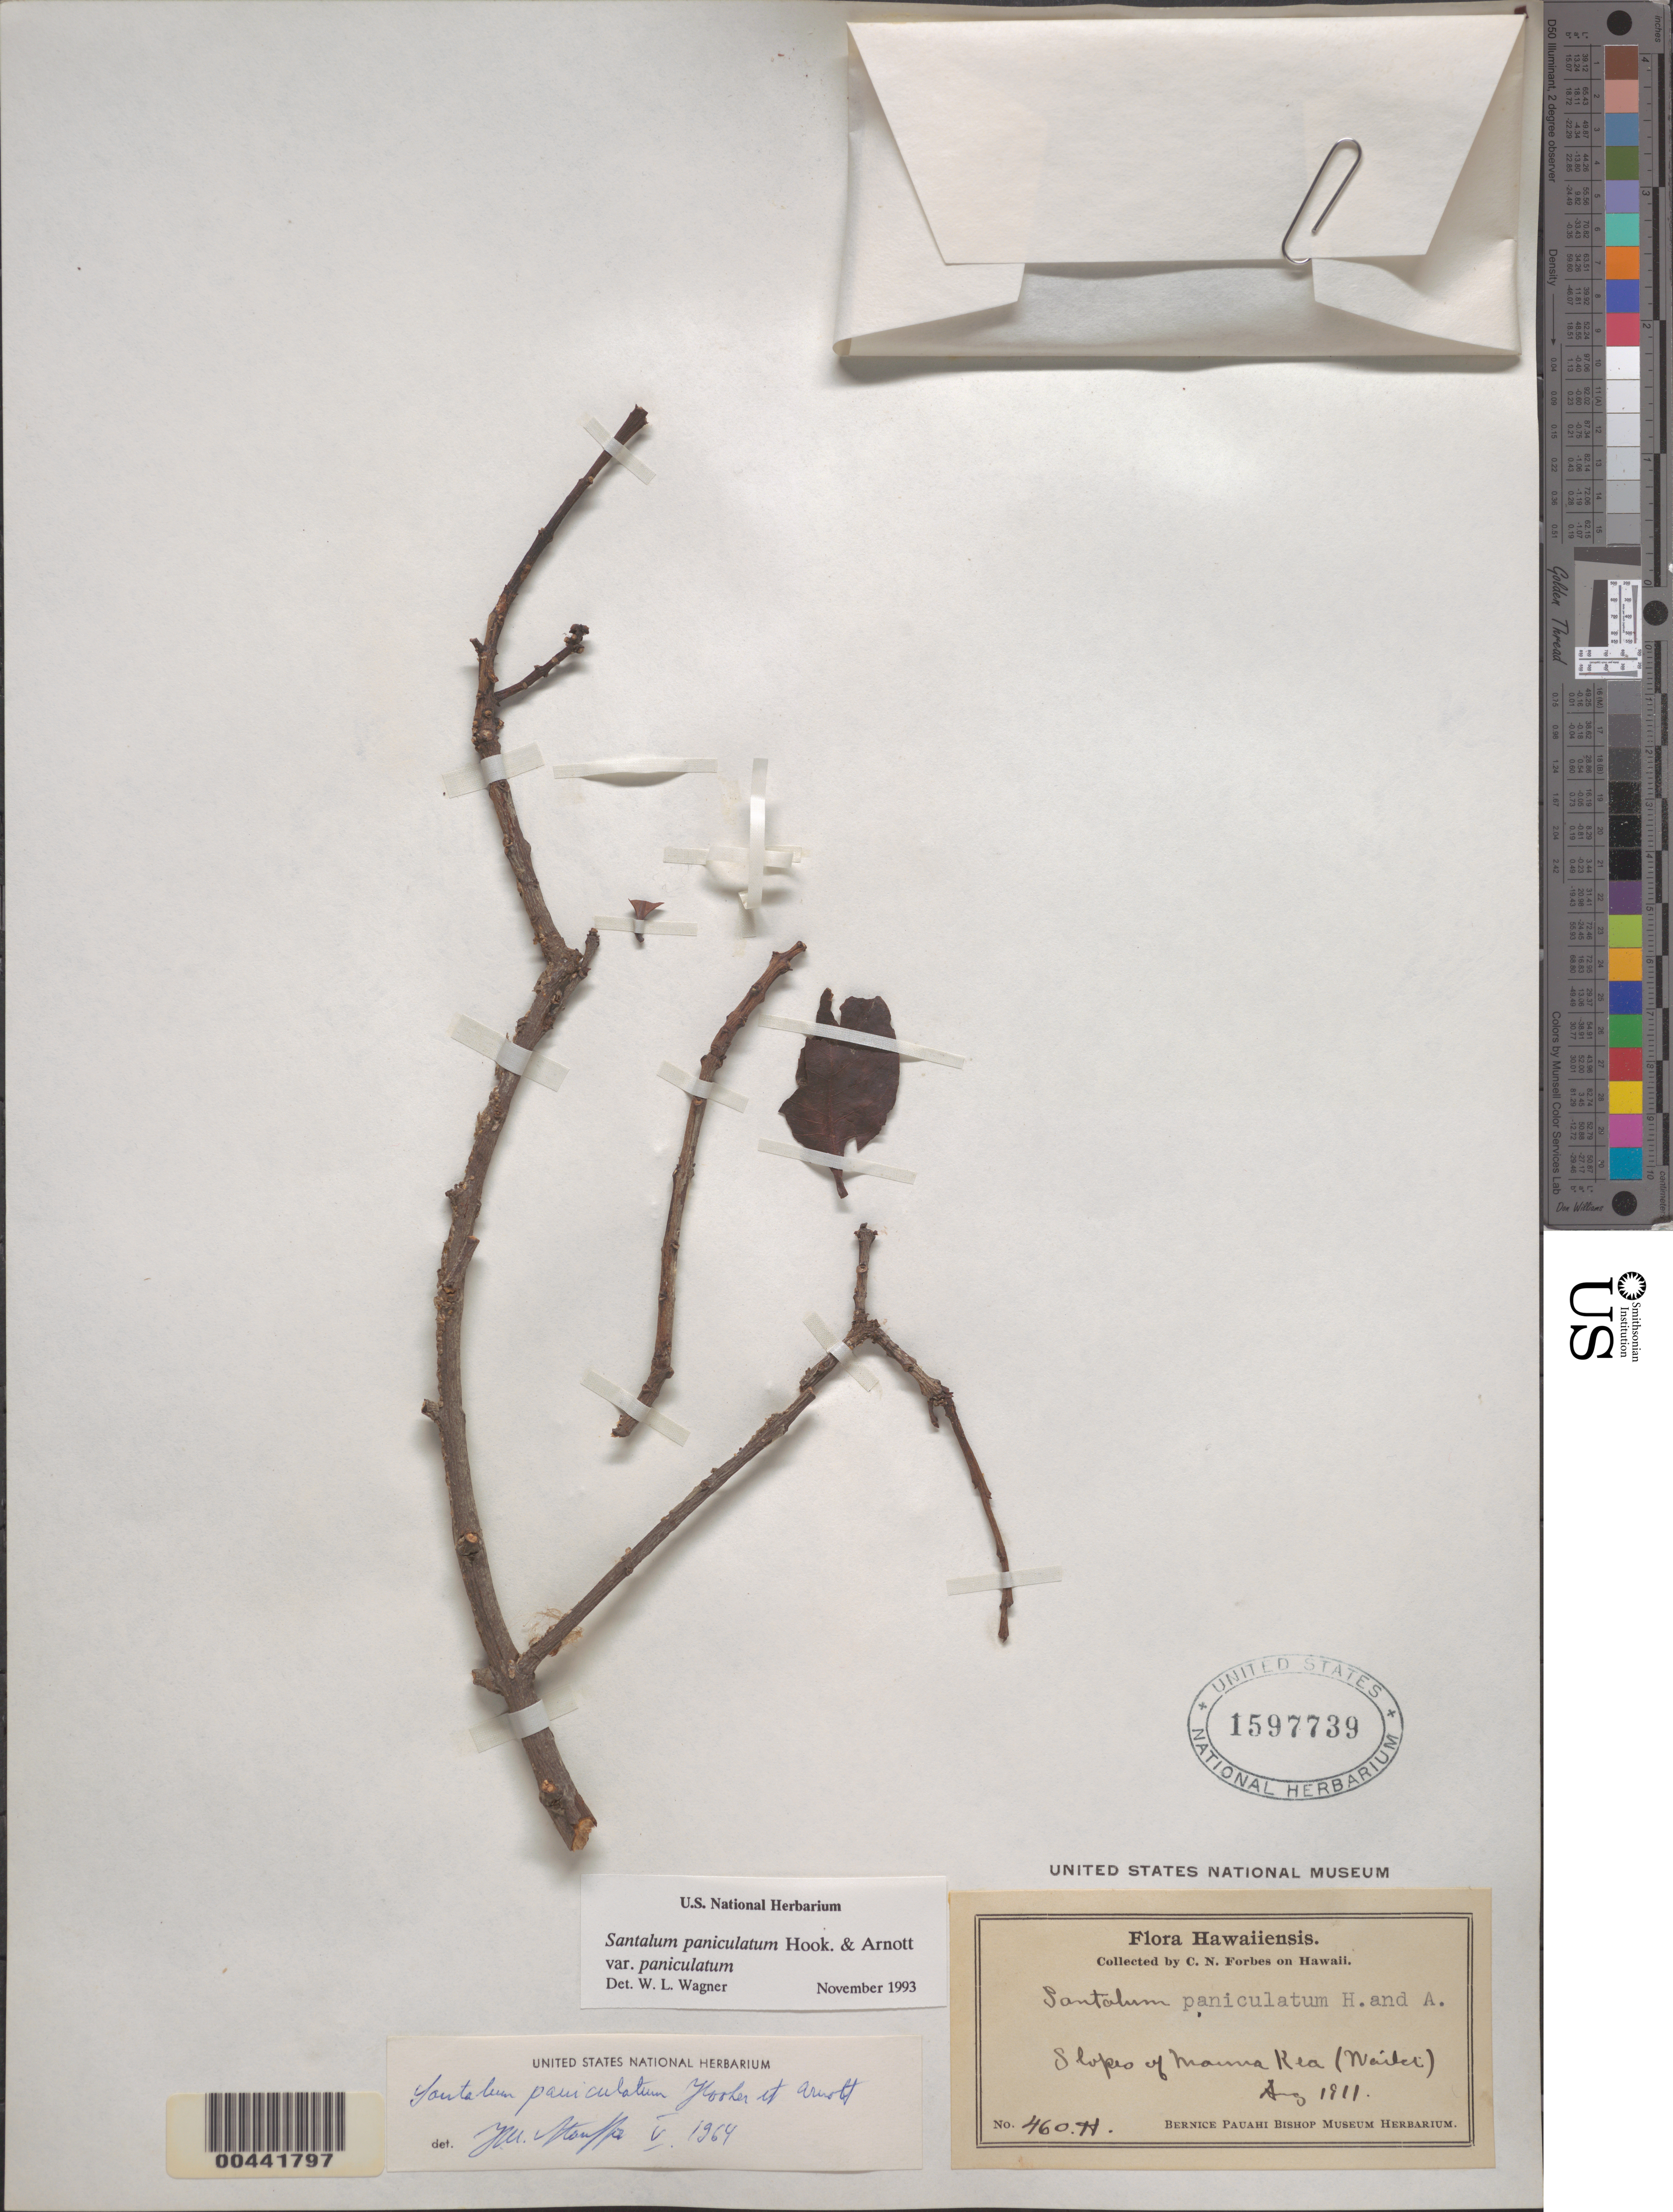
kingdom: Plantae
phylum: Tracheophyta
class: Magnoliopsida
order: Santalales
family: Santalaceae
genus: Santalum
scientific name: Santalum paniculatum var. paniculatum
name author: Hook. & Arn.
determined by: Wagner, W. L., (BOT), Smithsonian Institution - National Museum of Natural History (UNITED STATES)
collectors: C. N. Forbes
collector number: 460.H.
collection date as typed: Aug 1911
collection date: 1911-08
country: United States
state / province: Hawaii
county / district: Hawaii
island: Hawaii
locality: Slopes of Mauna Kea (Waiki)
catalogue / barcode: US 1597739